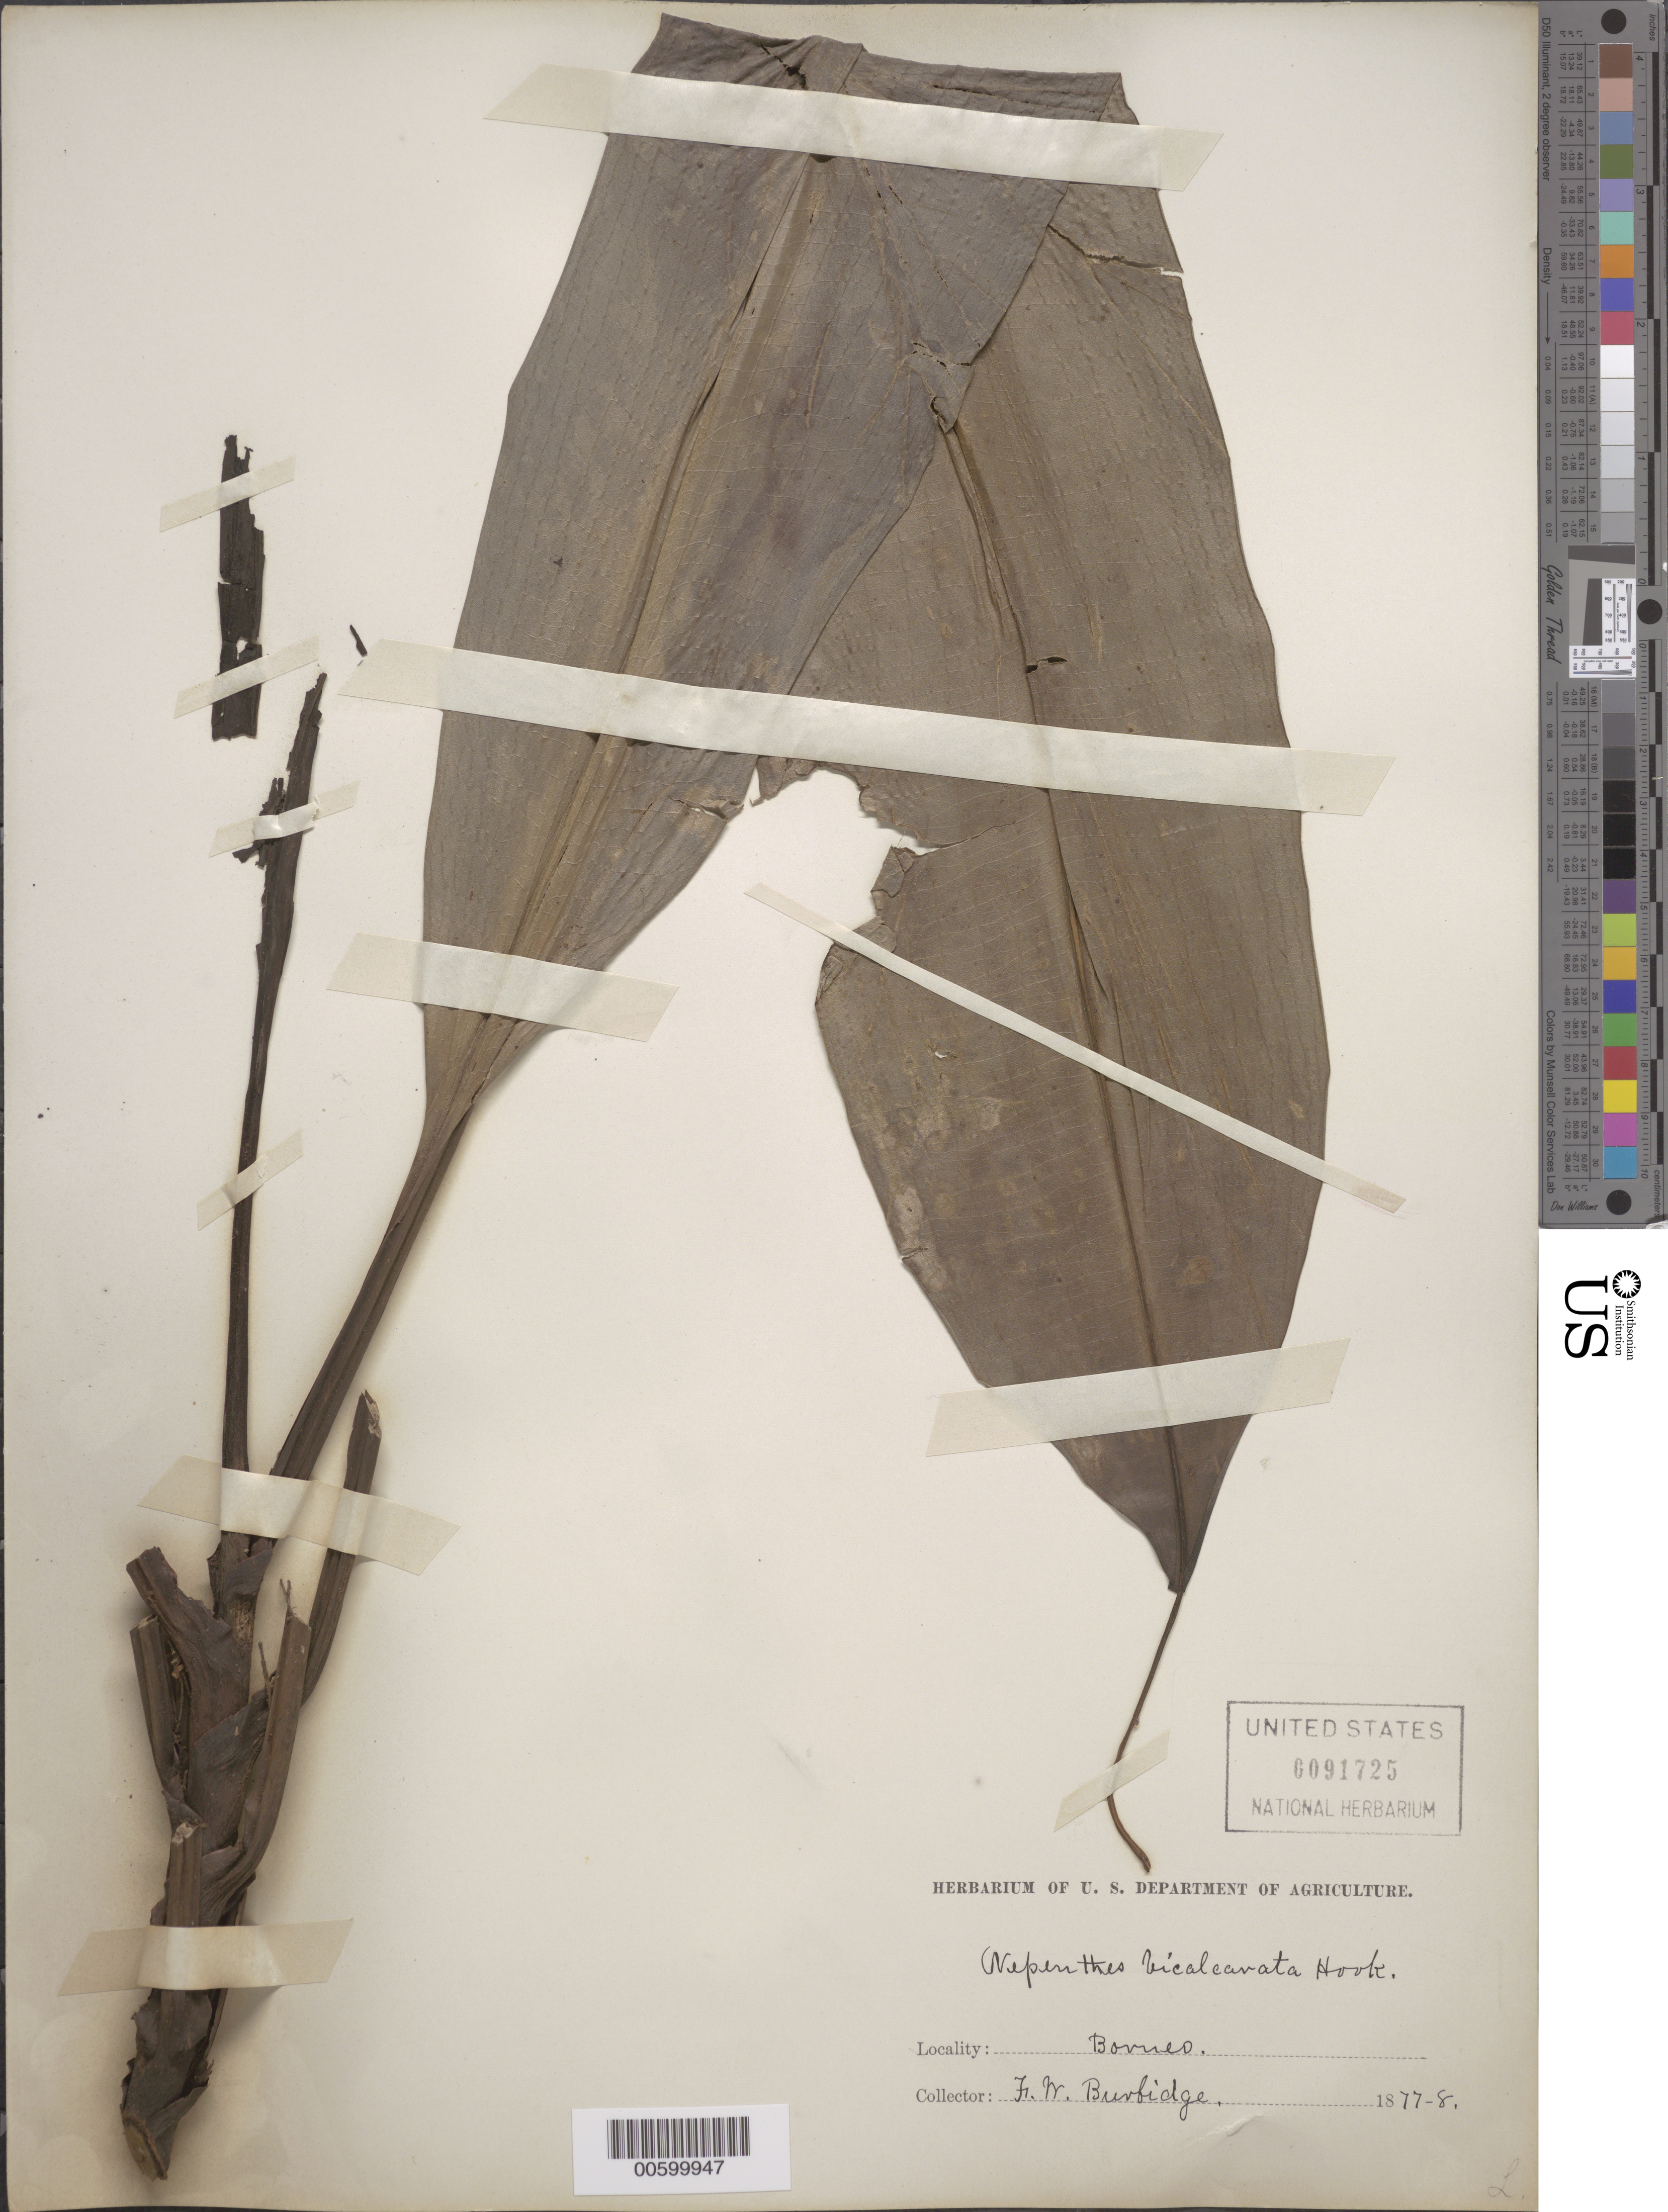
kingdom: Plantae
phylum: Tracheophyta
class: Magnoliopsida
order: Caryophyllales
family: Nepenthaceae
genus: Nepenthes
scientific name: Nepenthes bicalcarata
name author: Hook. f.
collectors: F. Burbidge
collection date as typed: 1877 to -- --- 1878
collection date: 1877/1878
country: Malaysia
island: Borneo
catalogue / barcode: US 91725